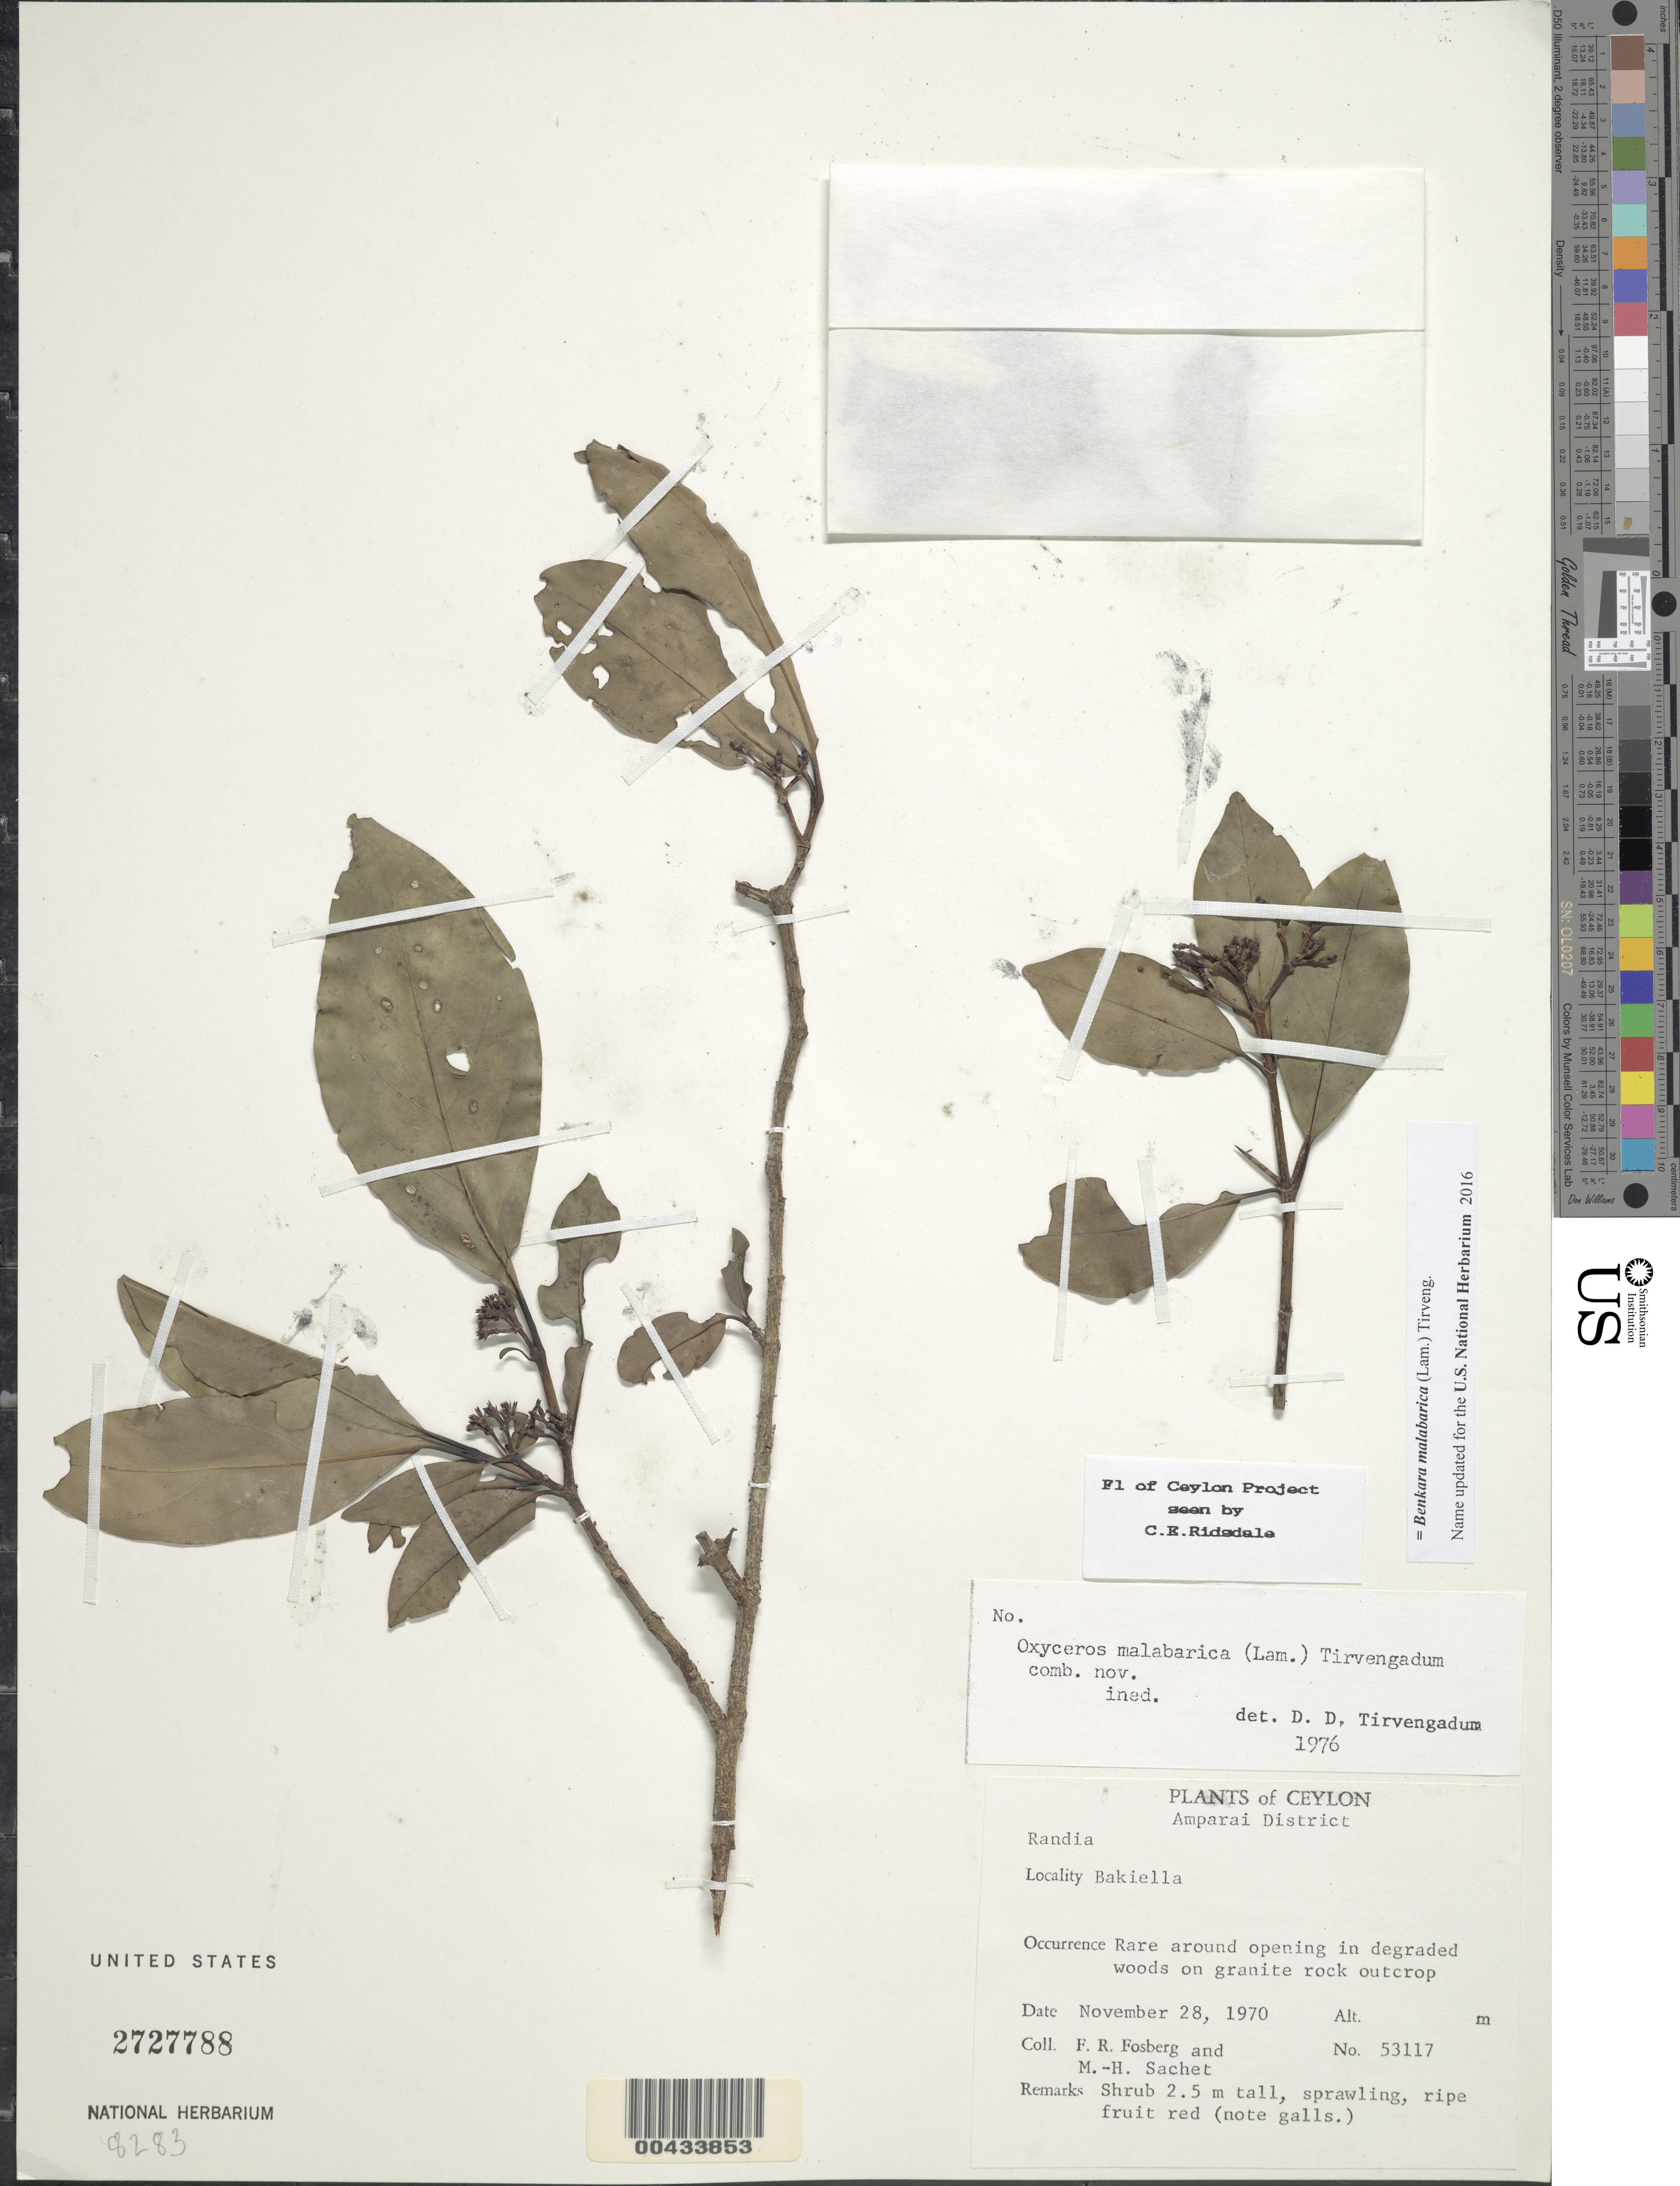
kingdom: Plantae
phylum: Tracheophyta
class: Magnoliopsida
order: Gentianales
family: Rubiaceae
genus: Oxyceros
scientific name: Oxyceros malabarica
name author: (Lam.) Tirveng.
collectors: F. R. Fosberg & M.-H. Sachet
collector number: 53117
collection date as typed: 28 Nov 1970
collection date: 1970-11-28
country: Sri Lanka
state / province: Eastern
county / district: Ampara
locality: Bakiella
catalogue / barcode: US 2727788